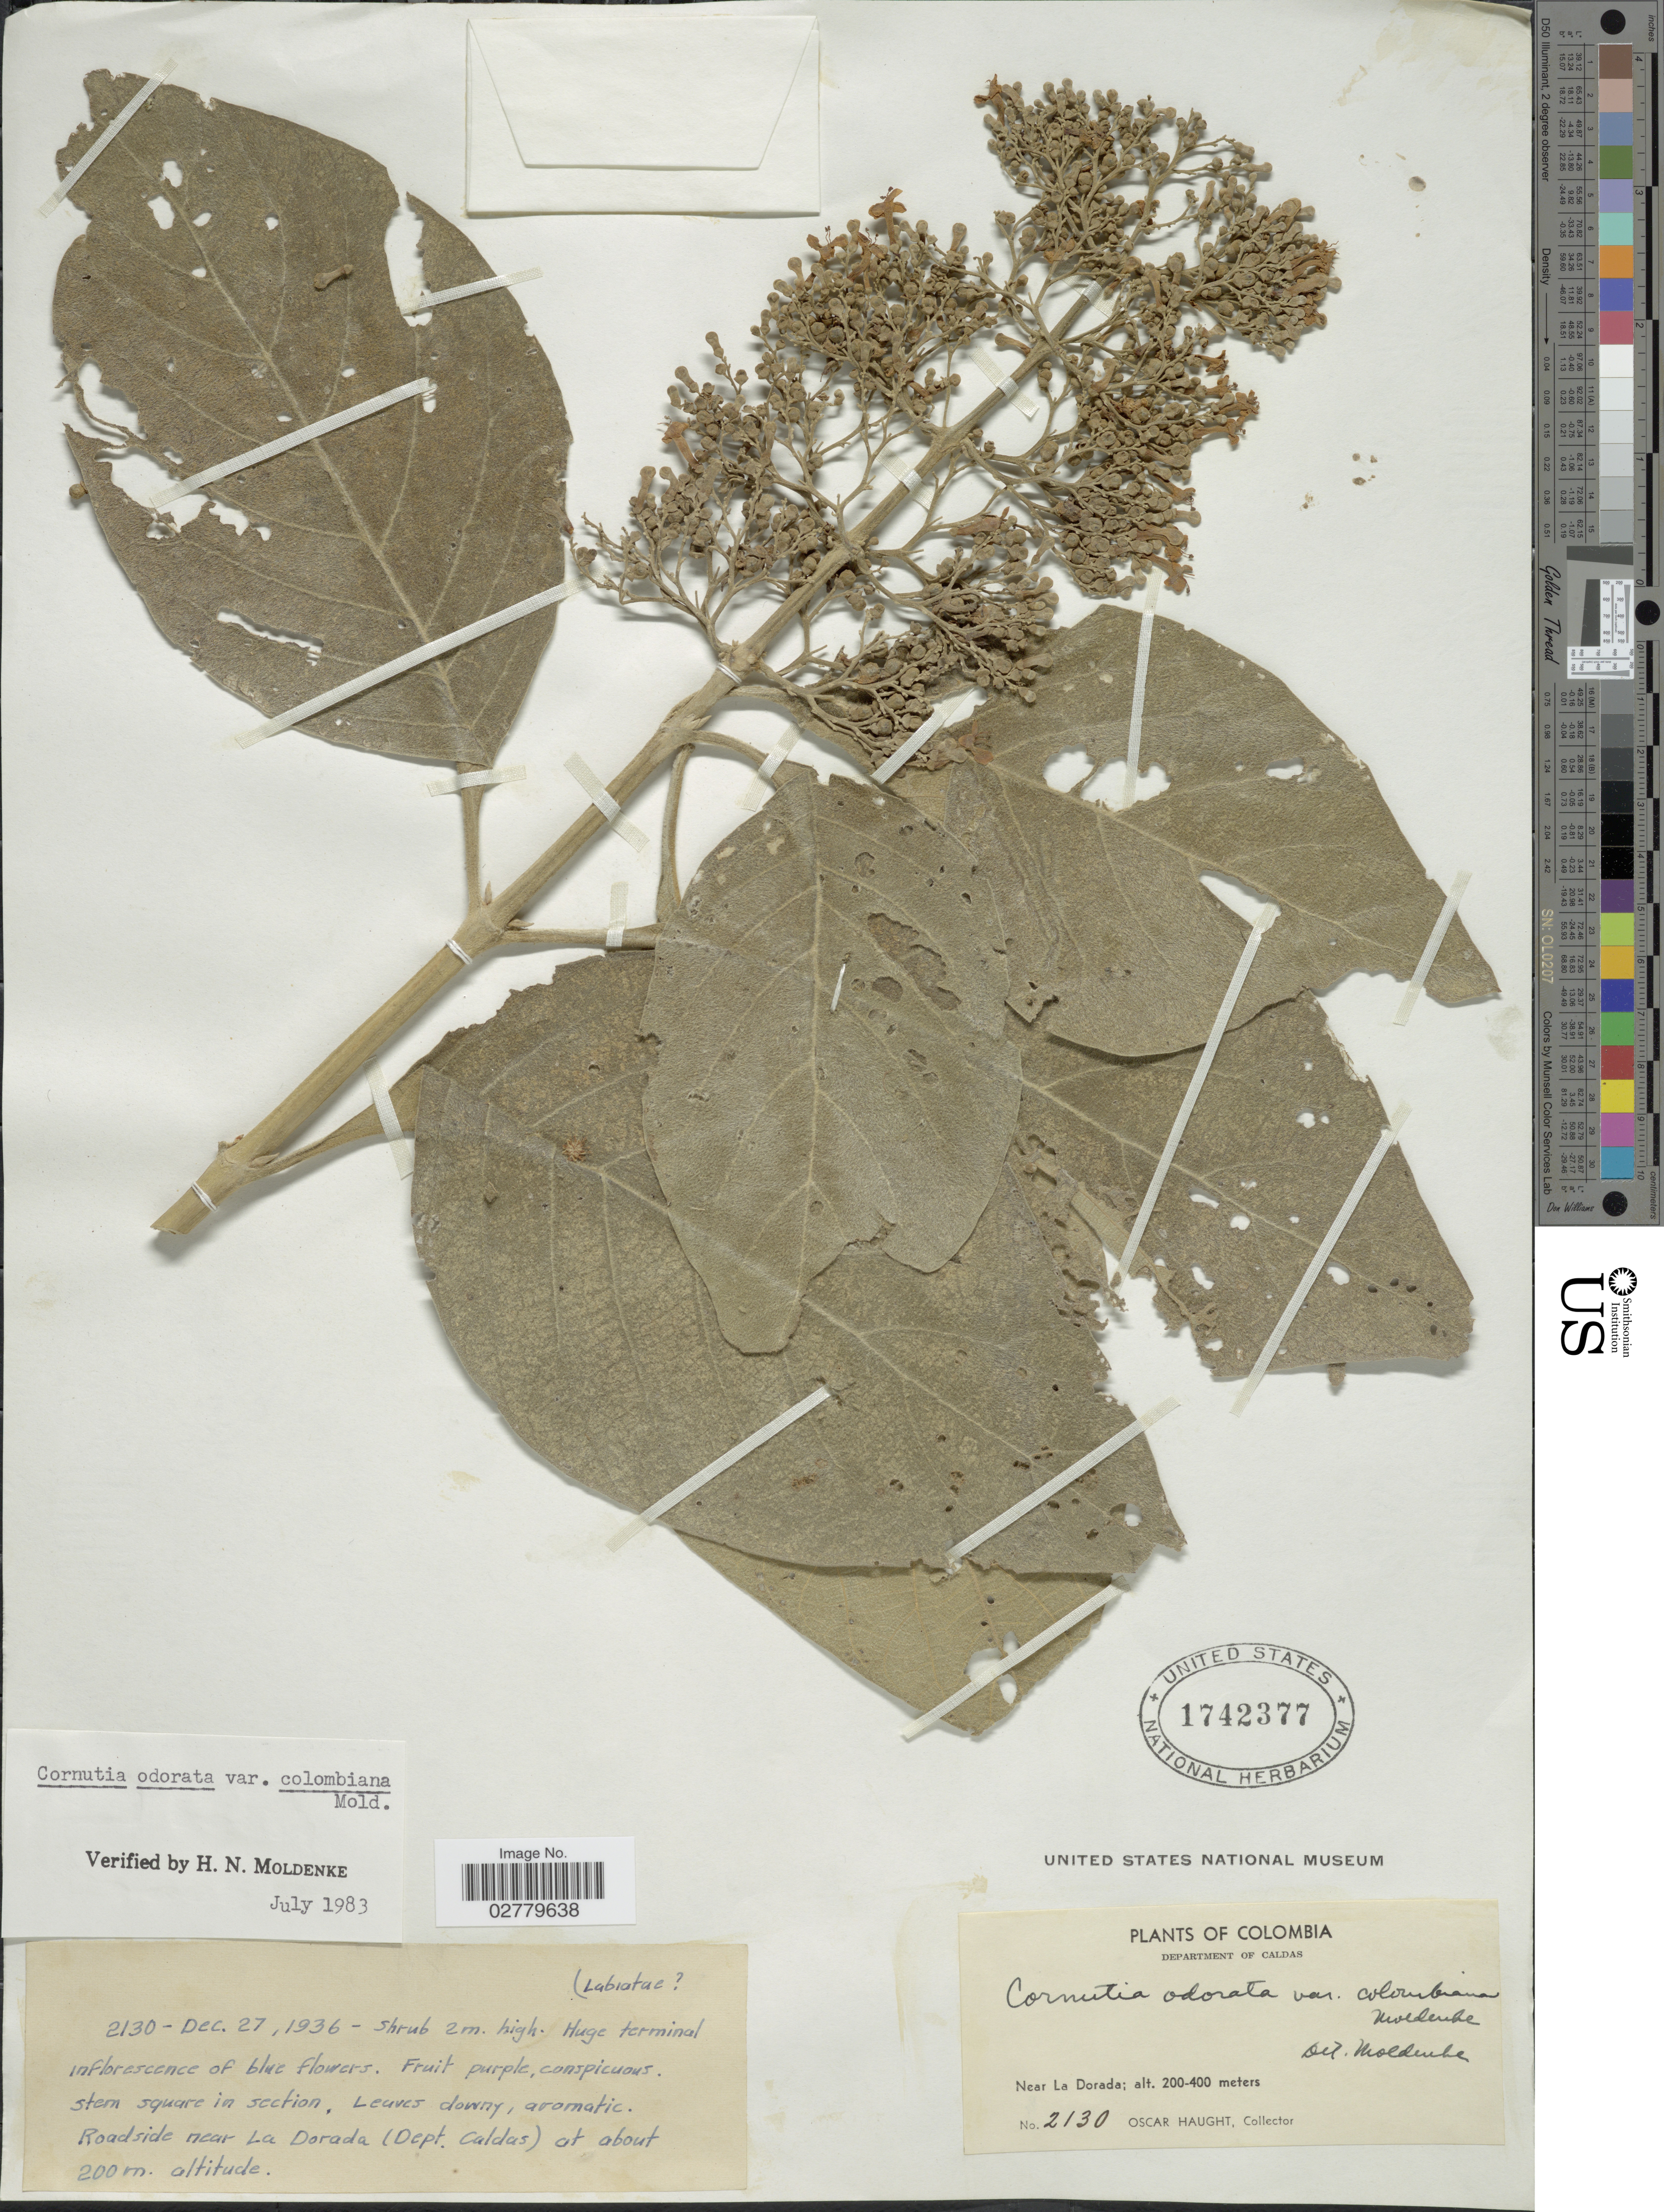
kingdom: Plantae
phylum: Tracheophyta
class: Magnoliopsida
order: Lamiales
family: Lamiaceae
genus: Cornutia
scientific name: Cornutia odorata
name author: (Poepp.) Schauer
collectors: O. L. Haught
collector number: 2130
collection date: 1936-12-27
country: Colombia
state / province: Caldas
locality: Department of Caldas. Near La Dorada.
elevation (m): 200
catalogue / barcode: US 1742377